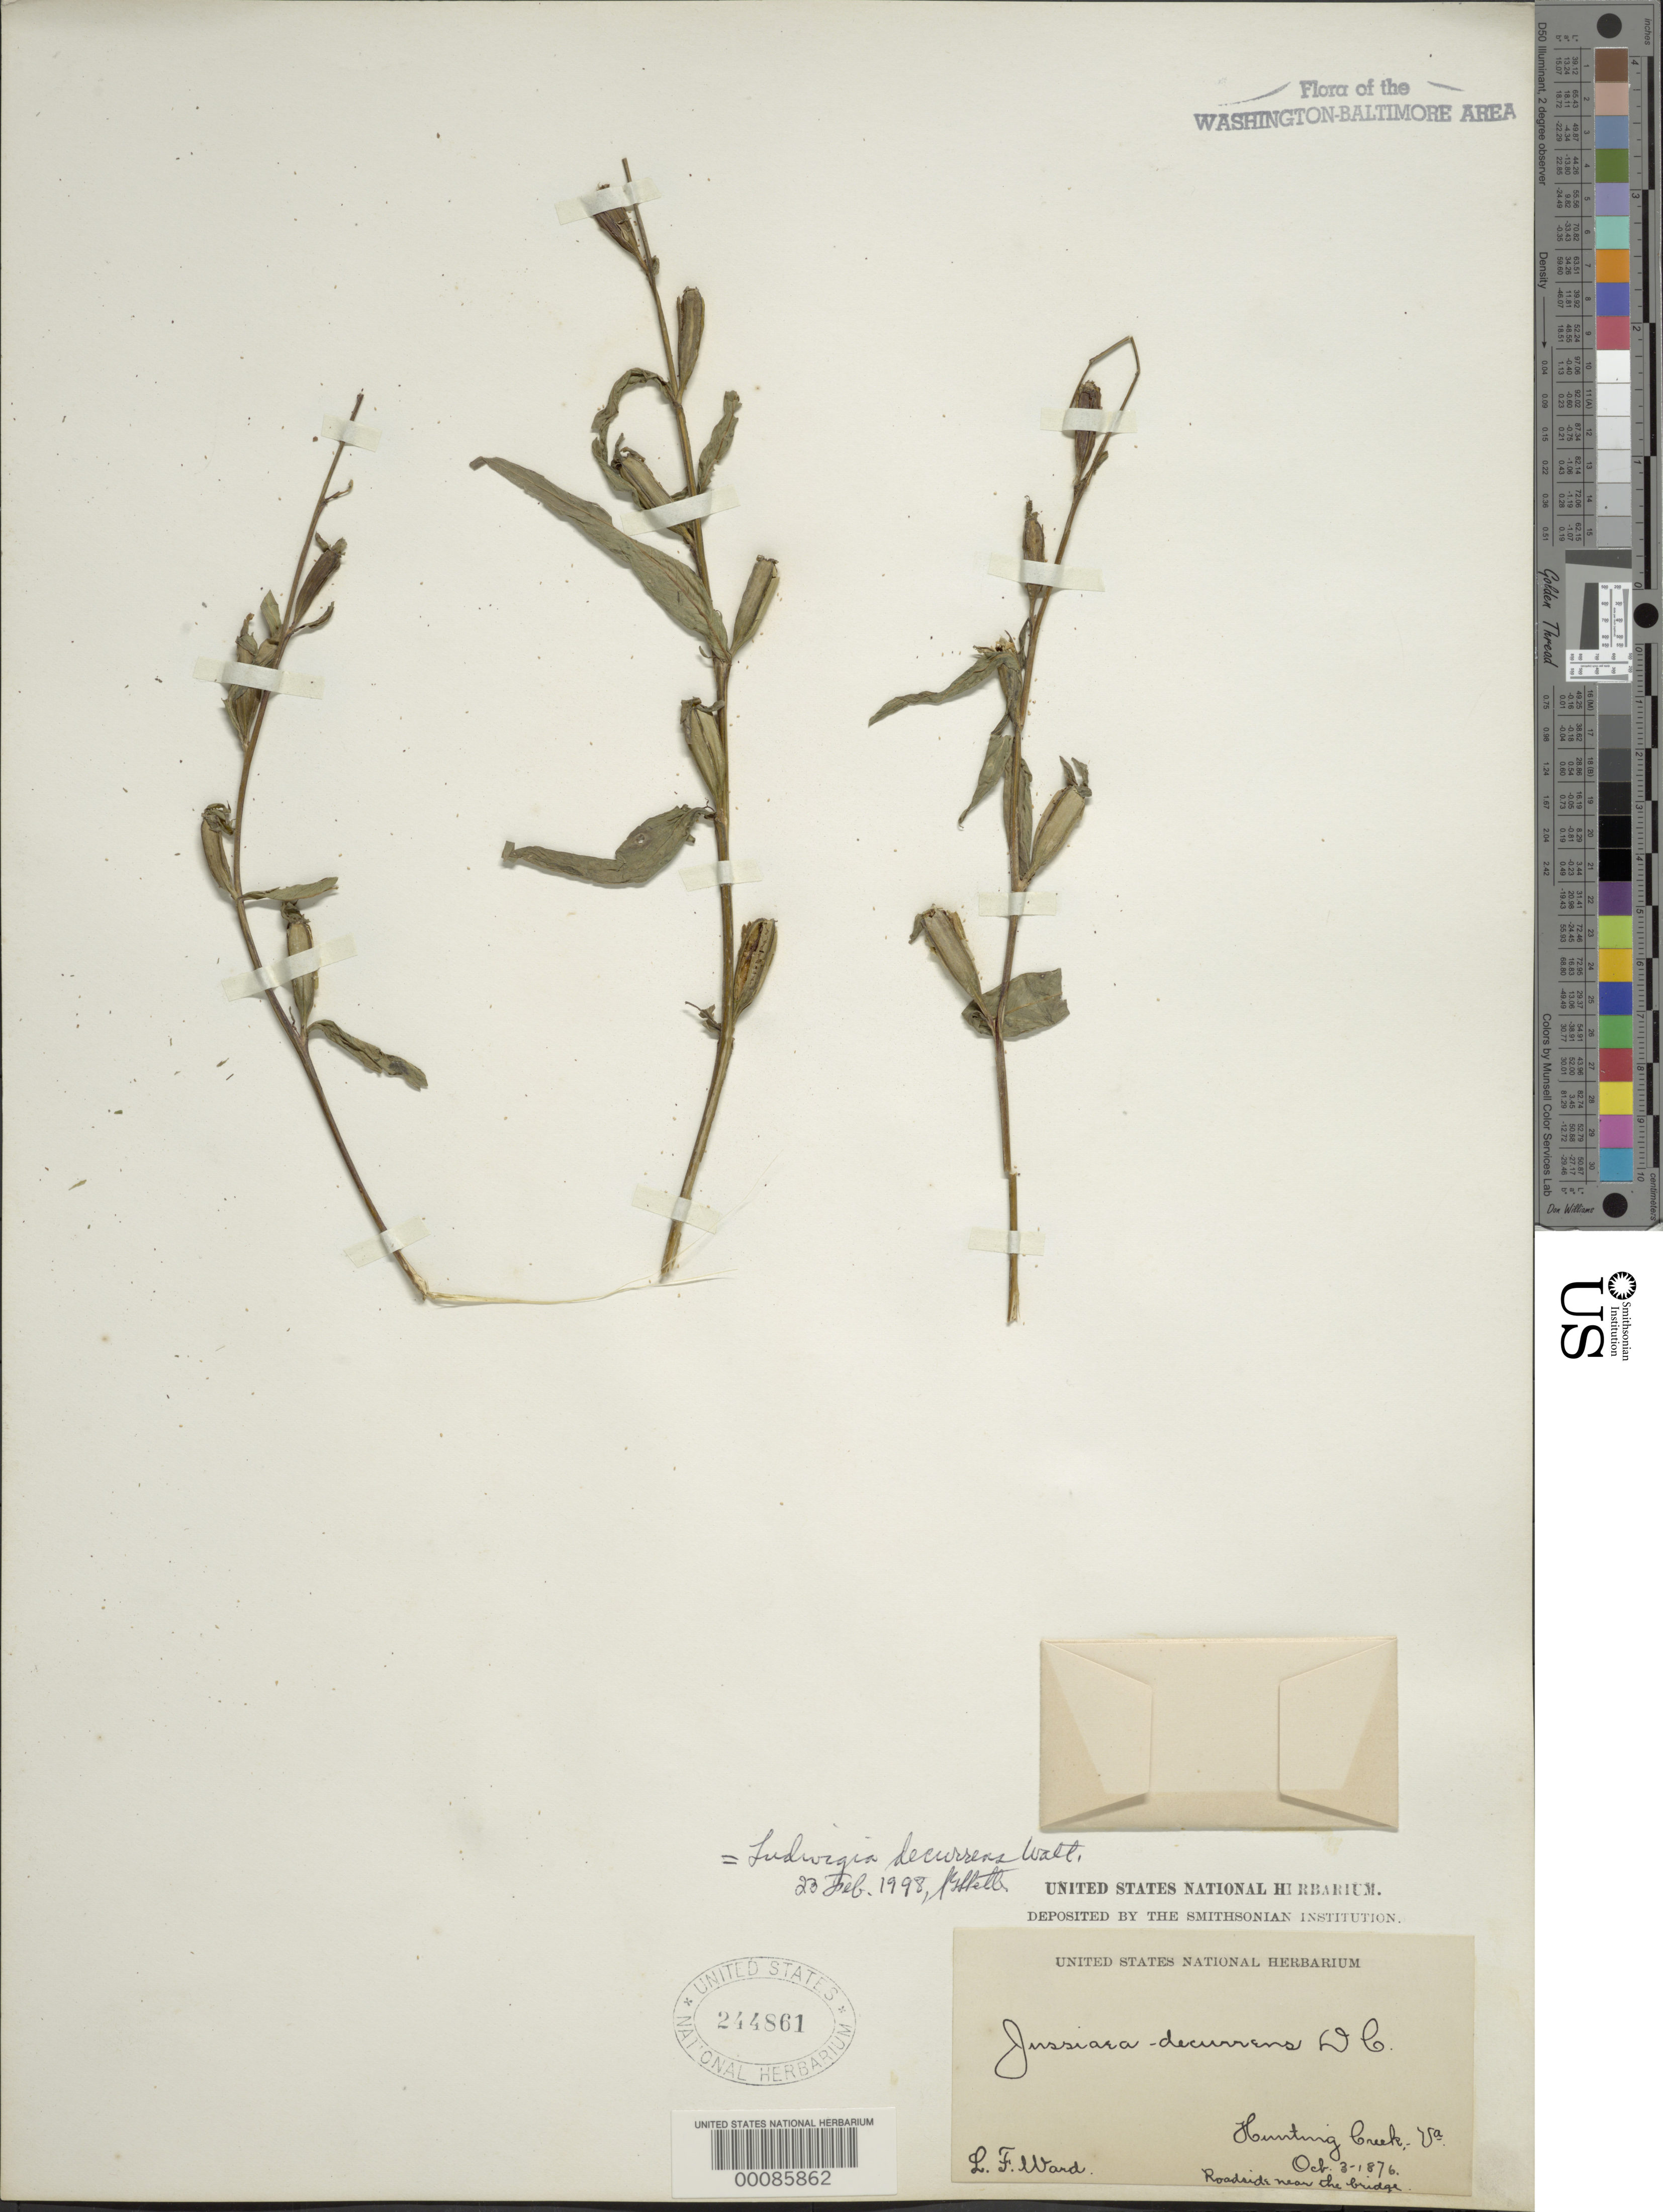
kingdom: Plantae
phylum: Tracheophyta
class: Magnoliopsida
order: Myrtales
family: Onagraceae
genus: Ludwigia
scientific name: Ludwigia decurrens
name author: Walter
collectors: L. F. Ward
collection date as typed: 03 Oct 1876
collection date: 1876-10-03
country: United States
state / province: Virginia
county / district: Fairfax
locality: Hunting Creek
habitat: Roadside near bridge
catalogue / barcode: US 244861